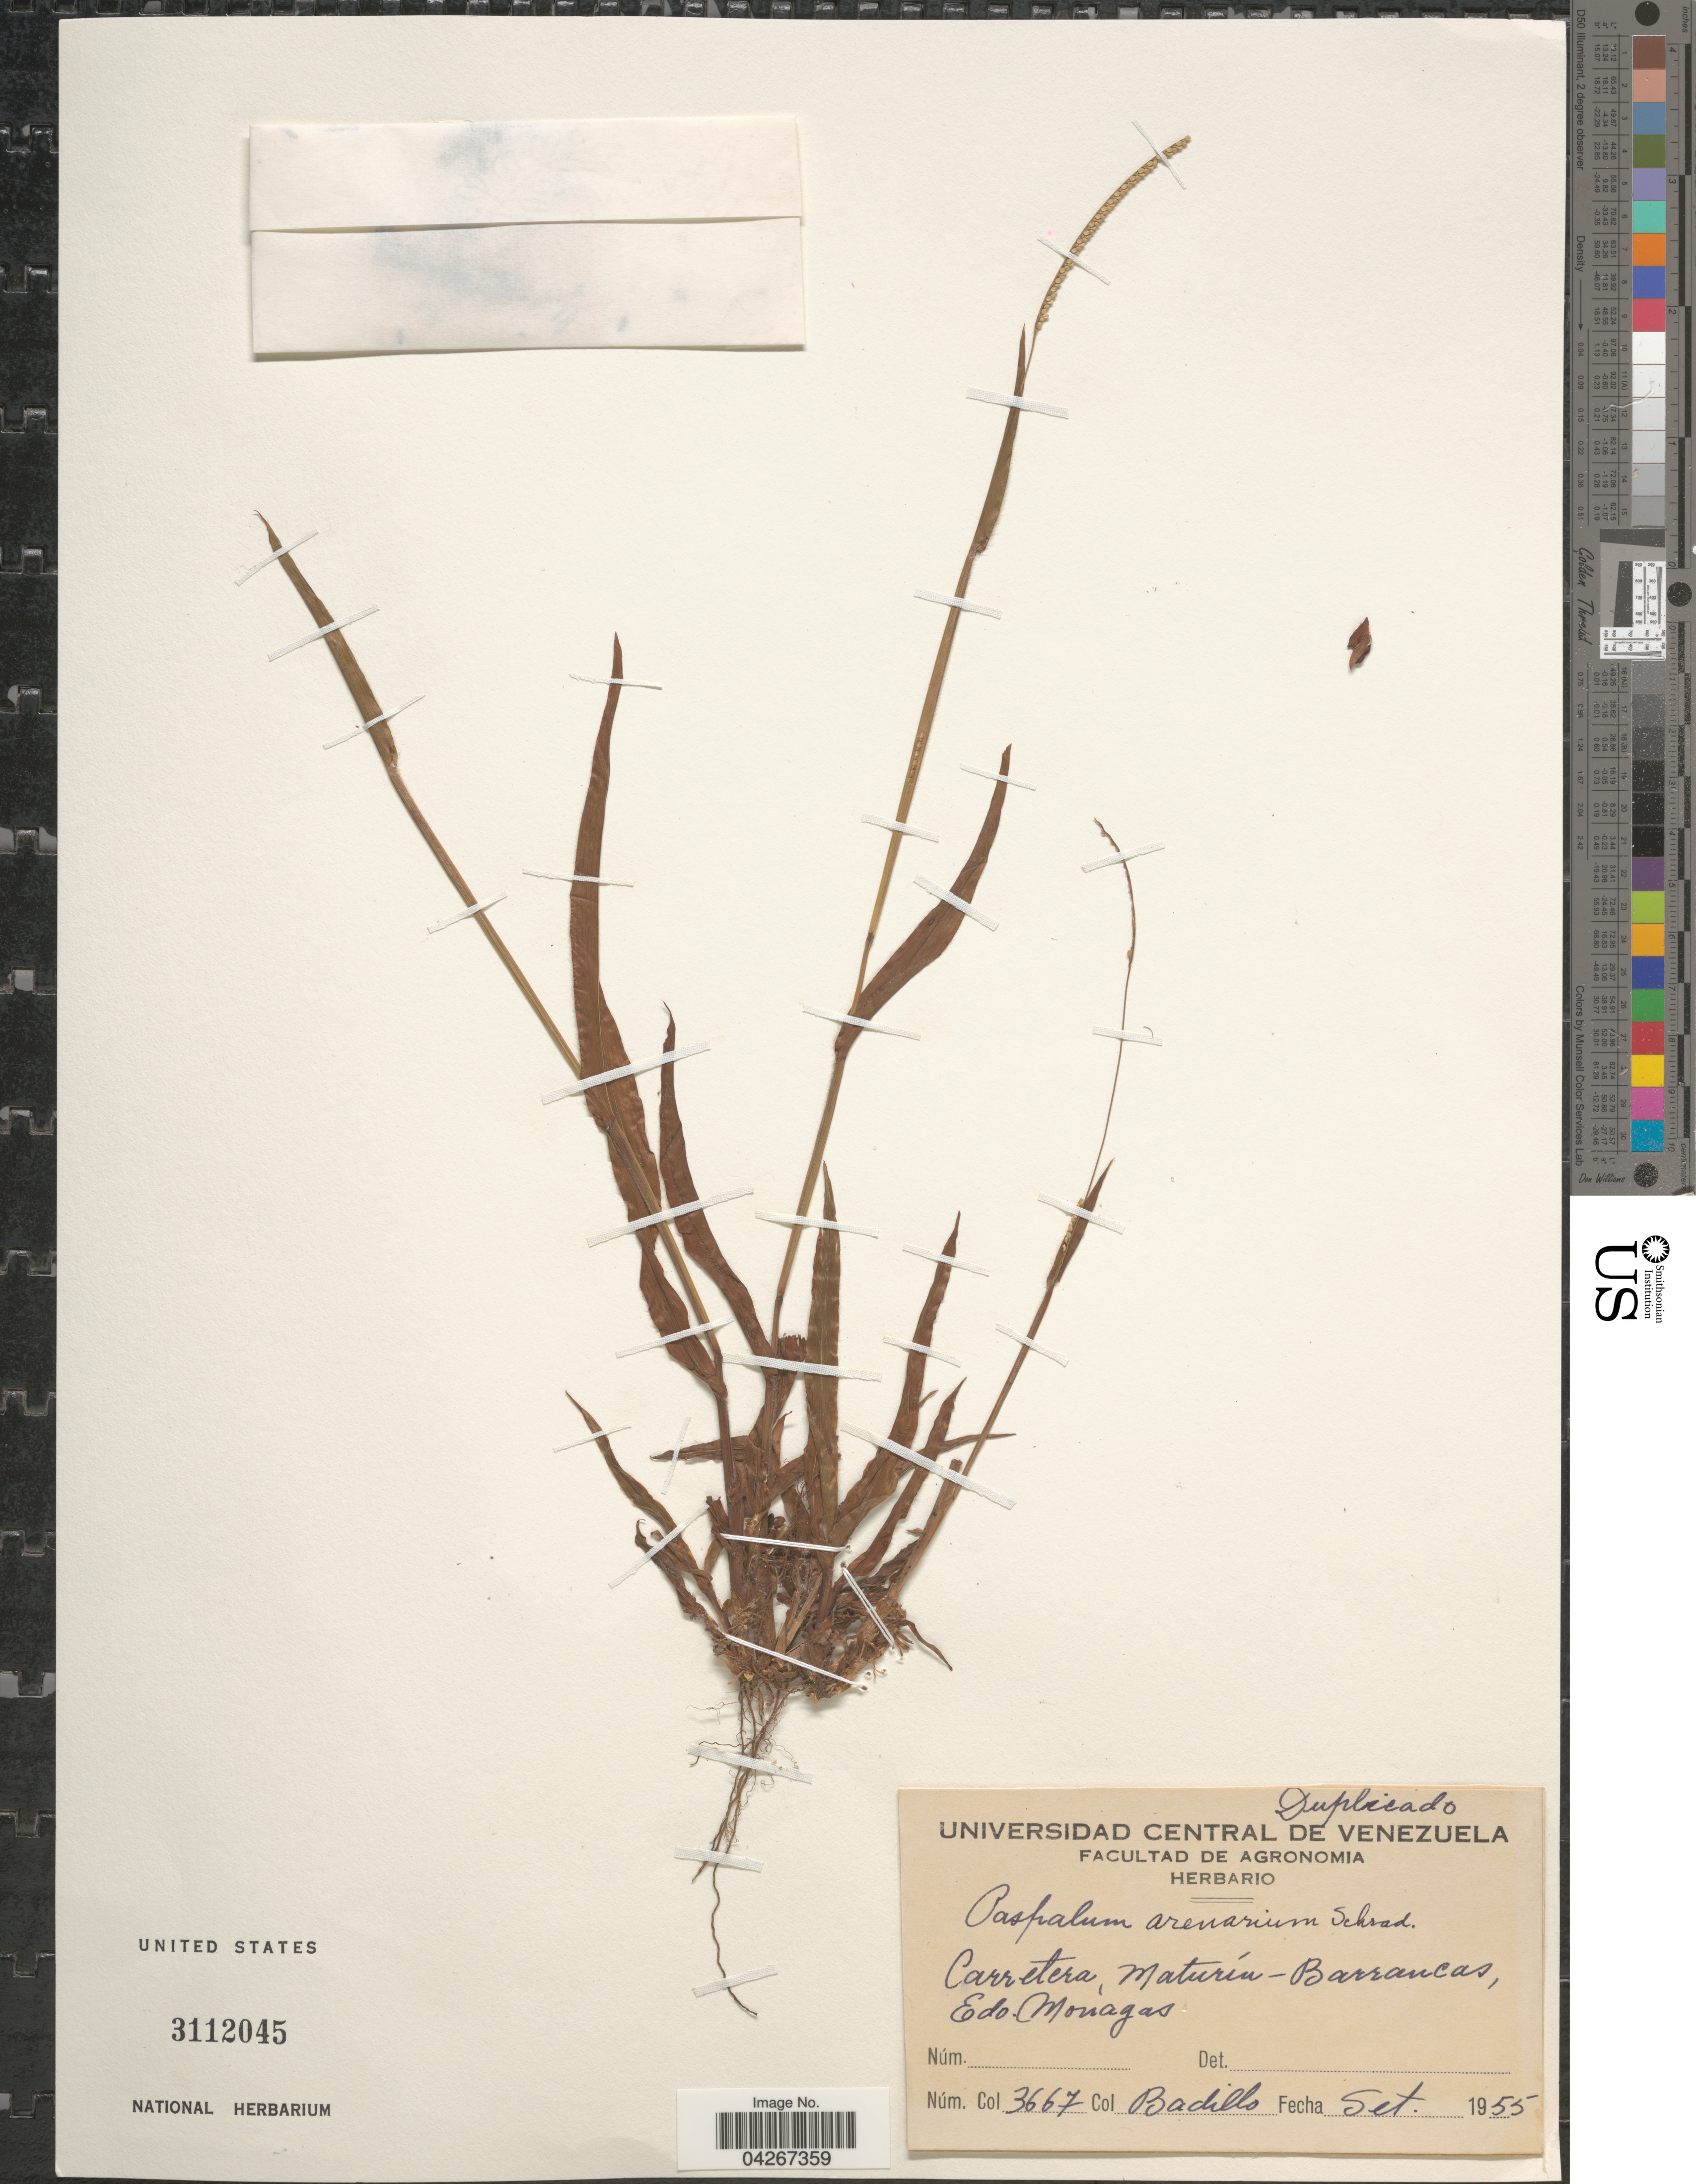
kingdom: Plantae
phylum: Tracheophyta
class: Liliopsida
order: Poales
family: Poaceae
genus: Paspalum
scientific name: Paspalum arenarium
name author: Schrad.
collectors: Badillo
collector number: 3667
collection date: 1955-09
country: Venezuela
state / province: Monagas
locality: Carretera, Maturín - Barrancas.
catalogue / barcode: US 3112045